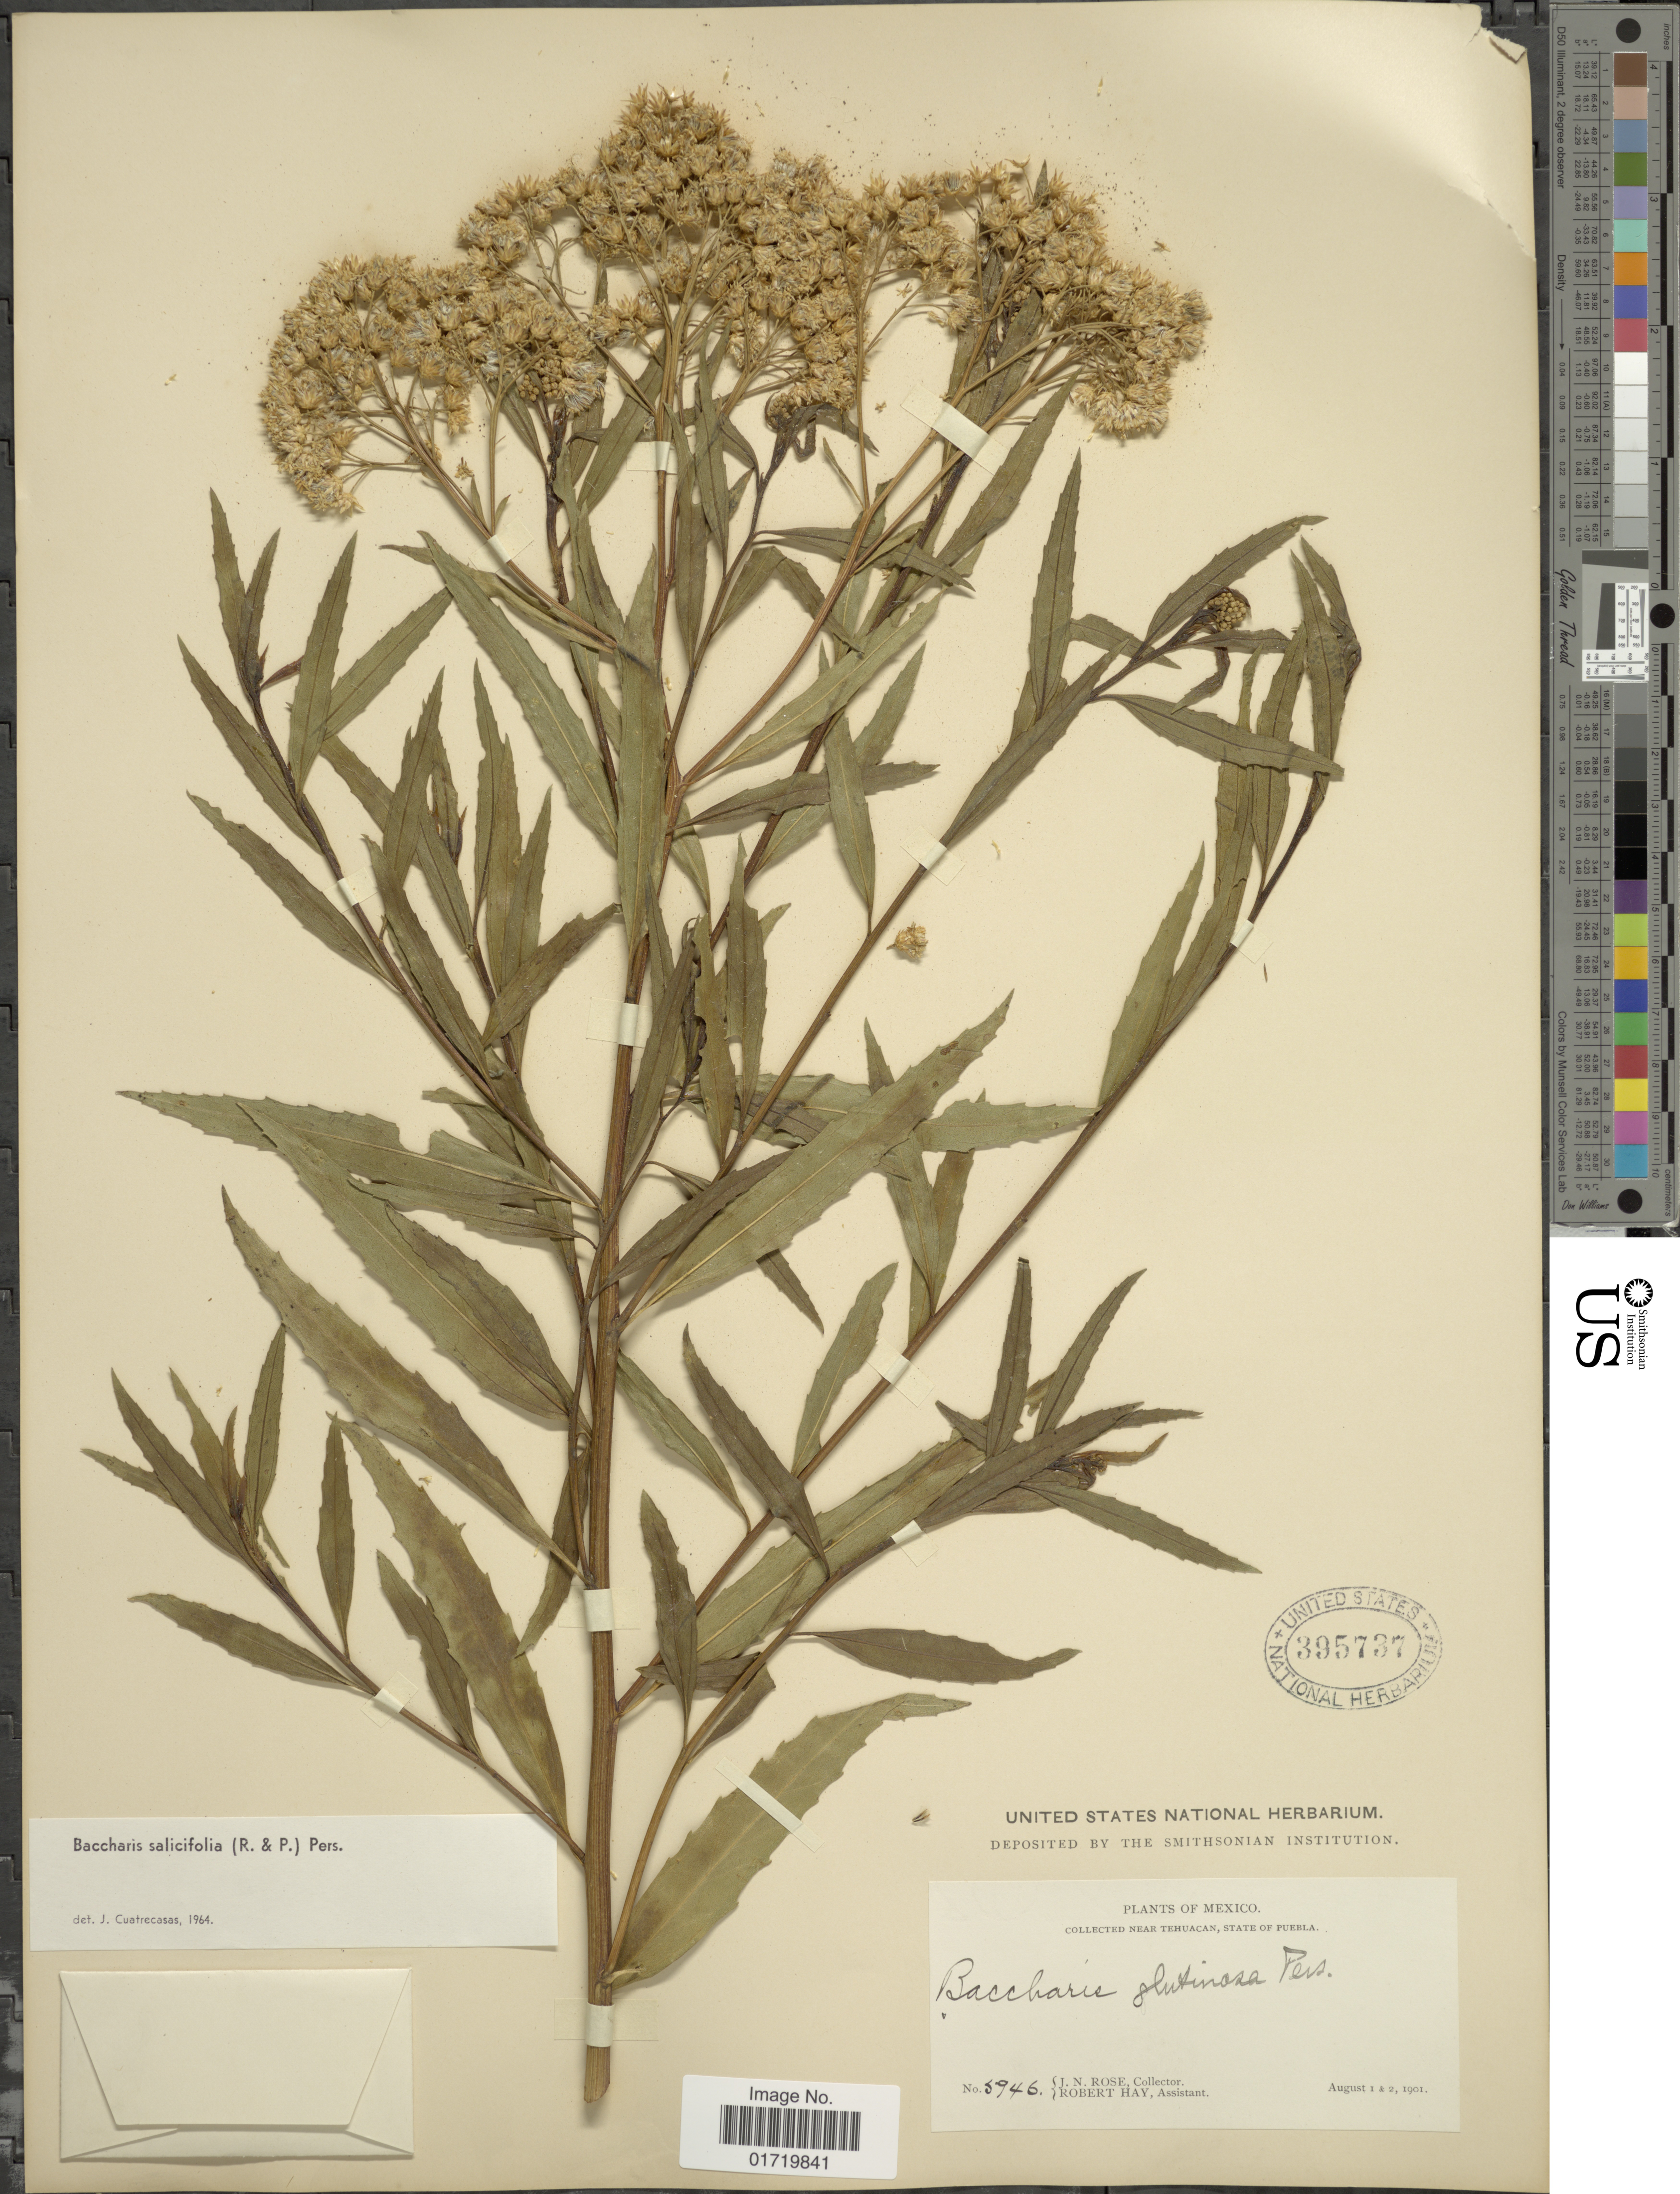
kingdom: Plantae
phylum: Tracheophyta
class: Magnoliopsida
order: Asterales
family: Asteraceae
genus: Baccharis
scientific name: Baccharis salicifolia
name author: (Ruiz & Pav.) Pers.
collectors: J. N. Rose & R. Hay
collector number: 3946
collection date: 1901-08-01/1901-08-02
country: Mexico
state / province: Puebla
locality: Near Tehuacan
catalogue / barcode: US 395737